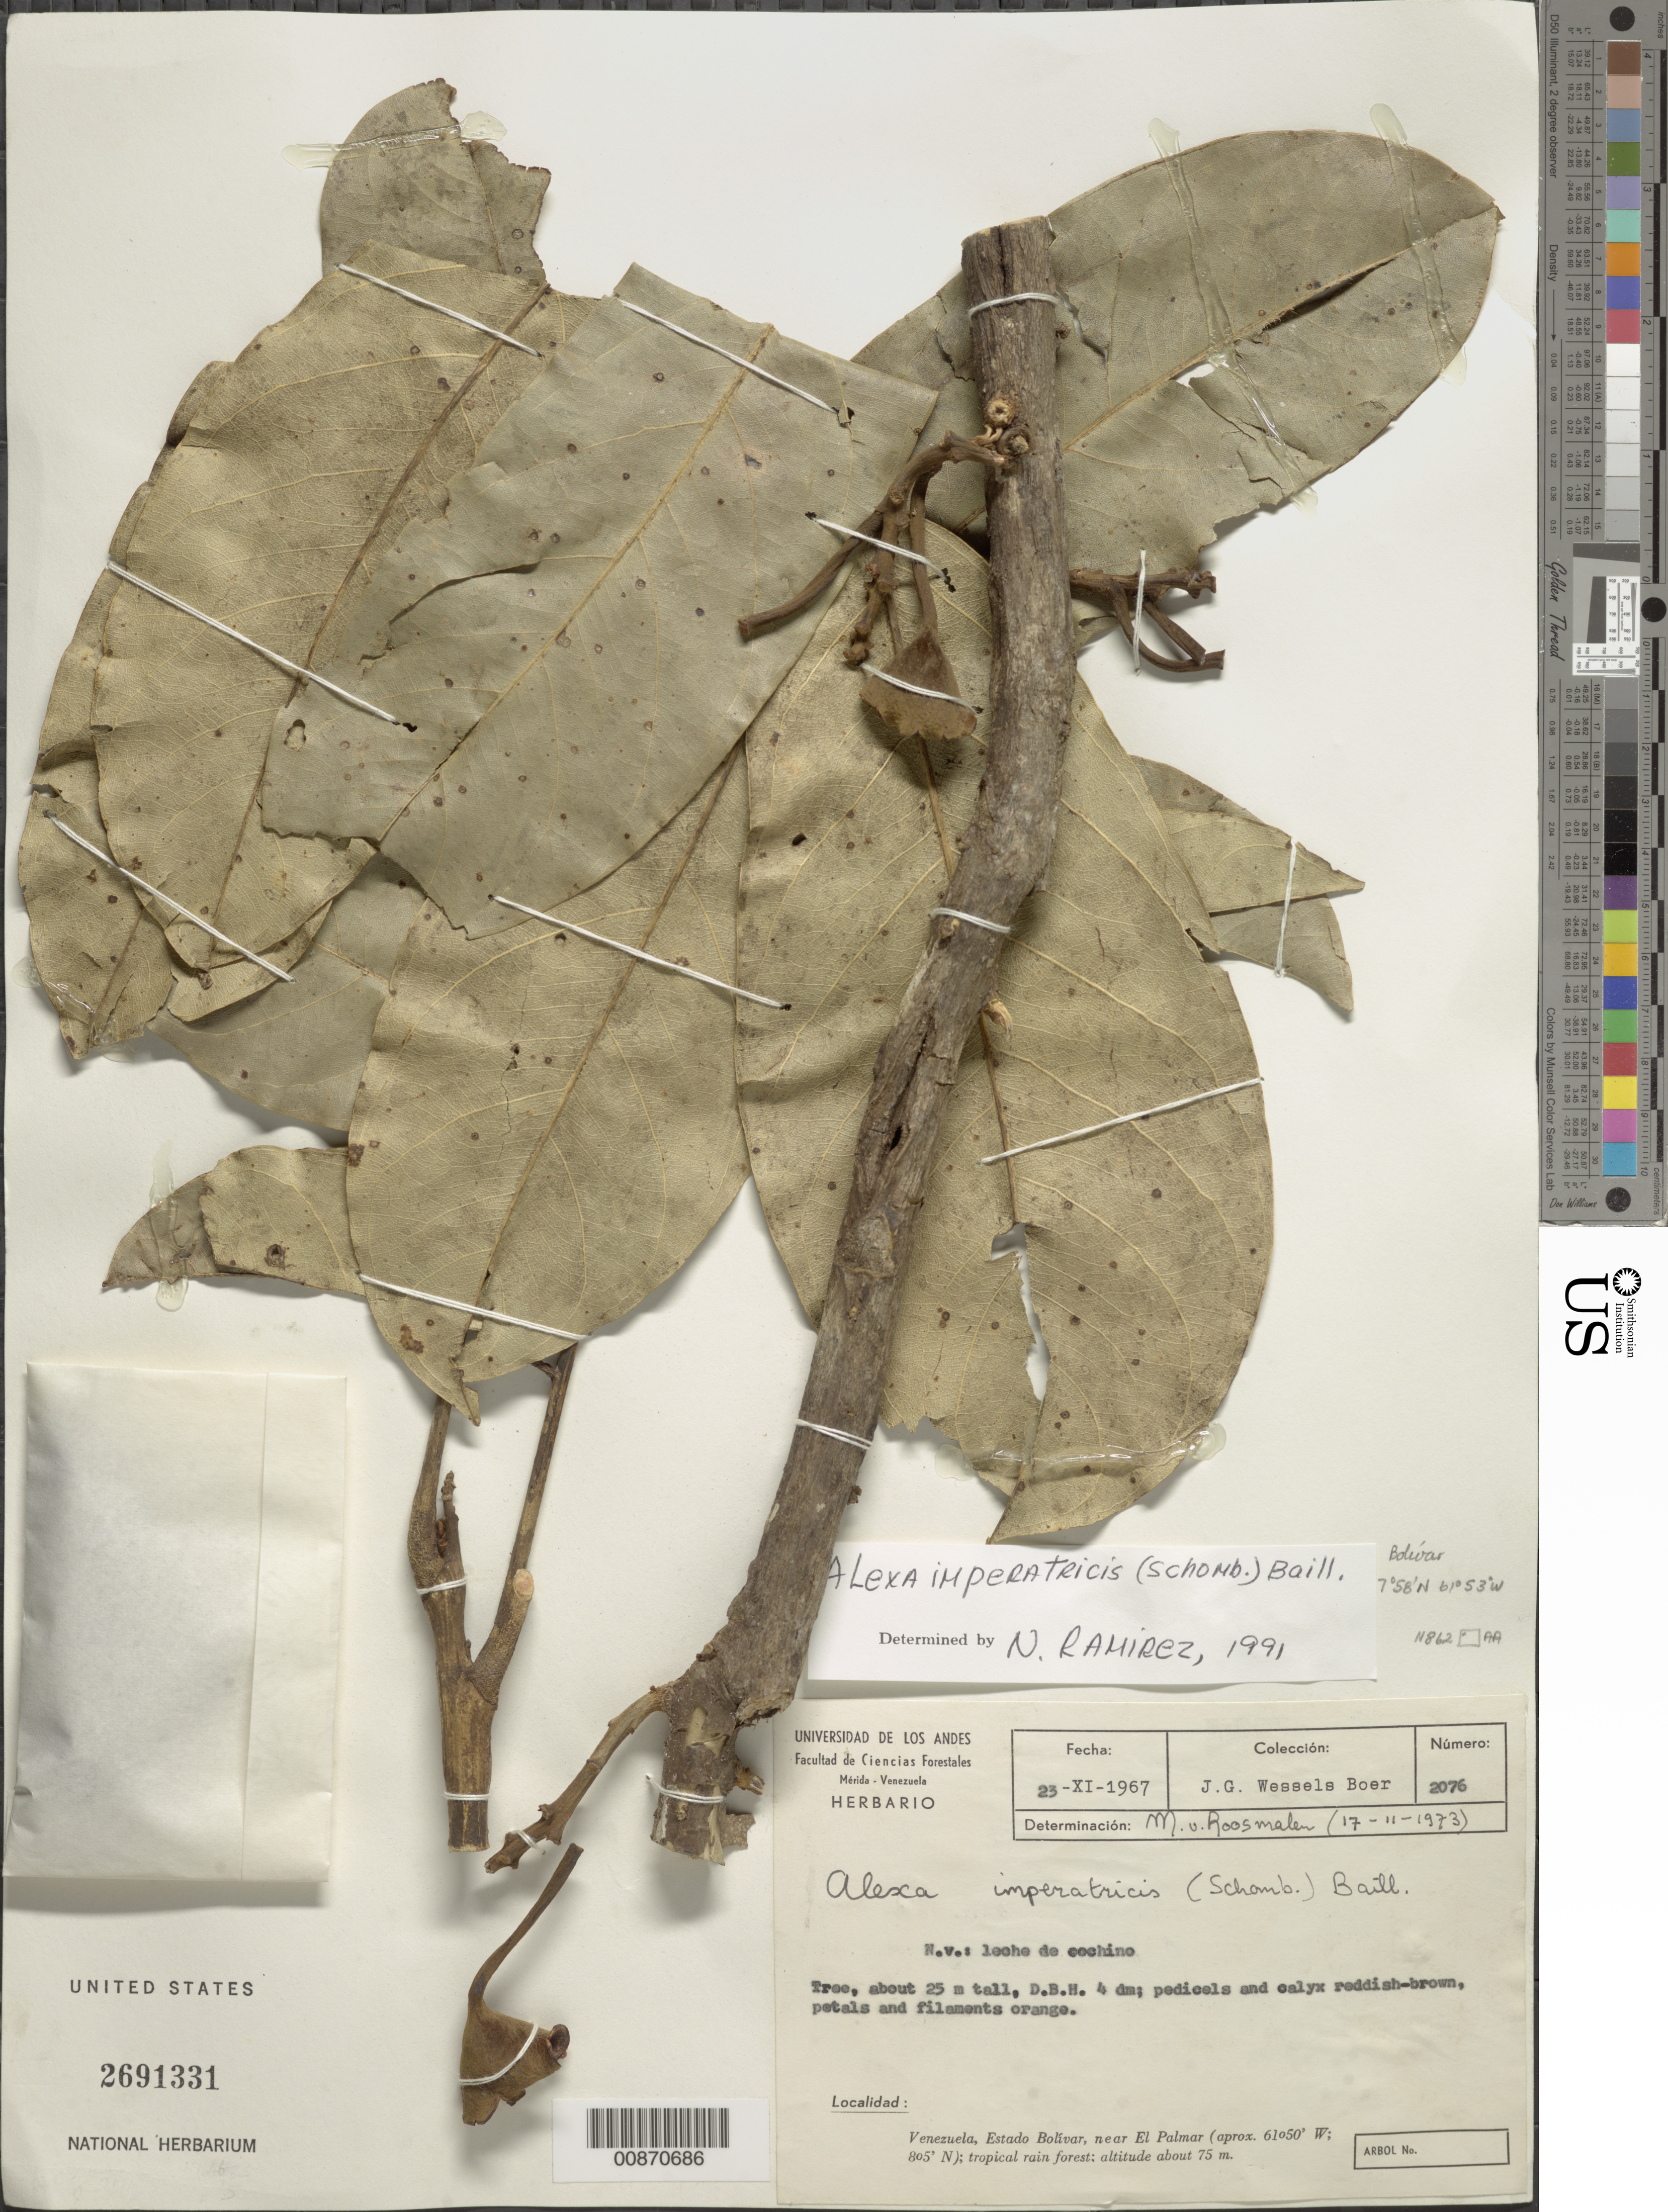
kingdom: Plantae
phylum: Tracheophyta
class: Magnoliopsida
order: Fabales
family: Fabaceae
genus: Alexa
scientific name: Alexa imperatricis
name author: (R.H. Schomb.) Baill.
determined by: Ramírez, N.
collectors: J. G. Wessels Boer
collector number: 2076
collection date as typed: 23-Nov-67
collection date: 1967-11-23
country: Venezuela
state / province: Bolívar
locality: El Palmar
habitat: Tropical rainforest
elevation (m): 75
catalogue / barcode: US 2691331